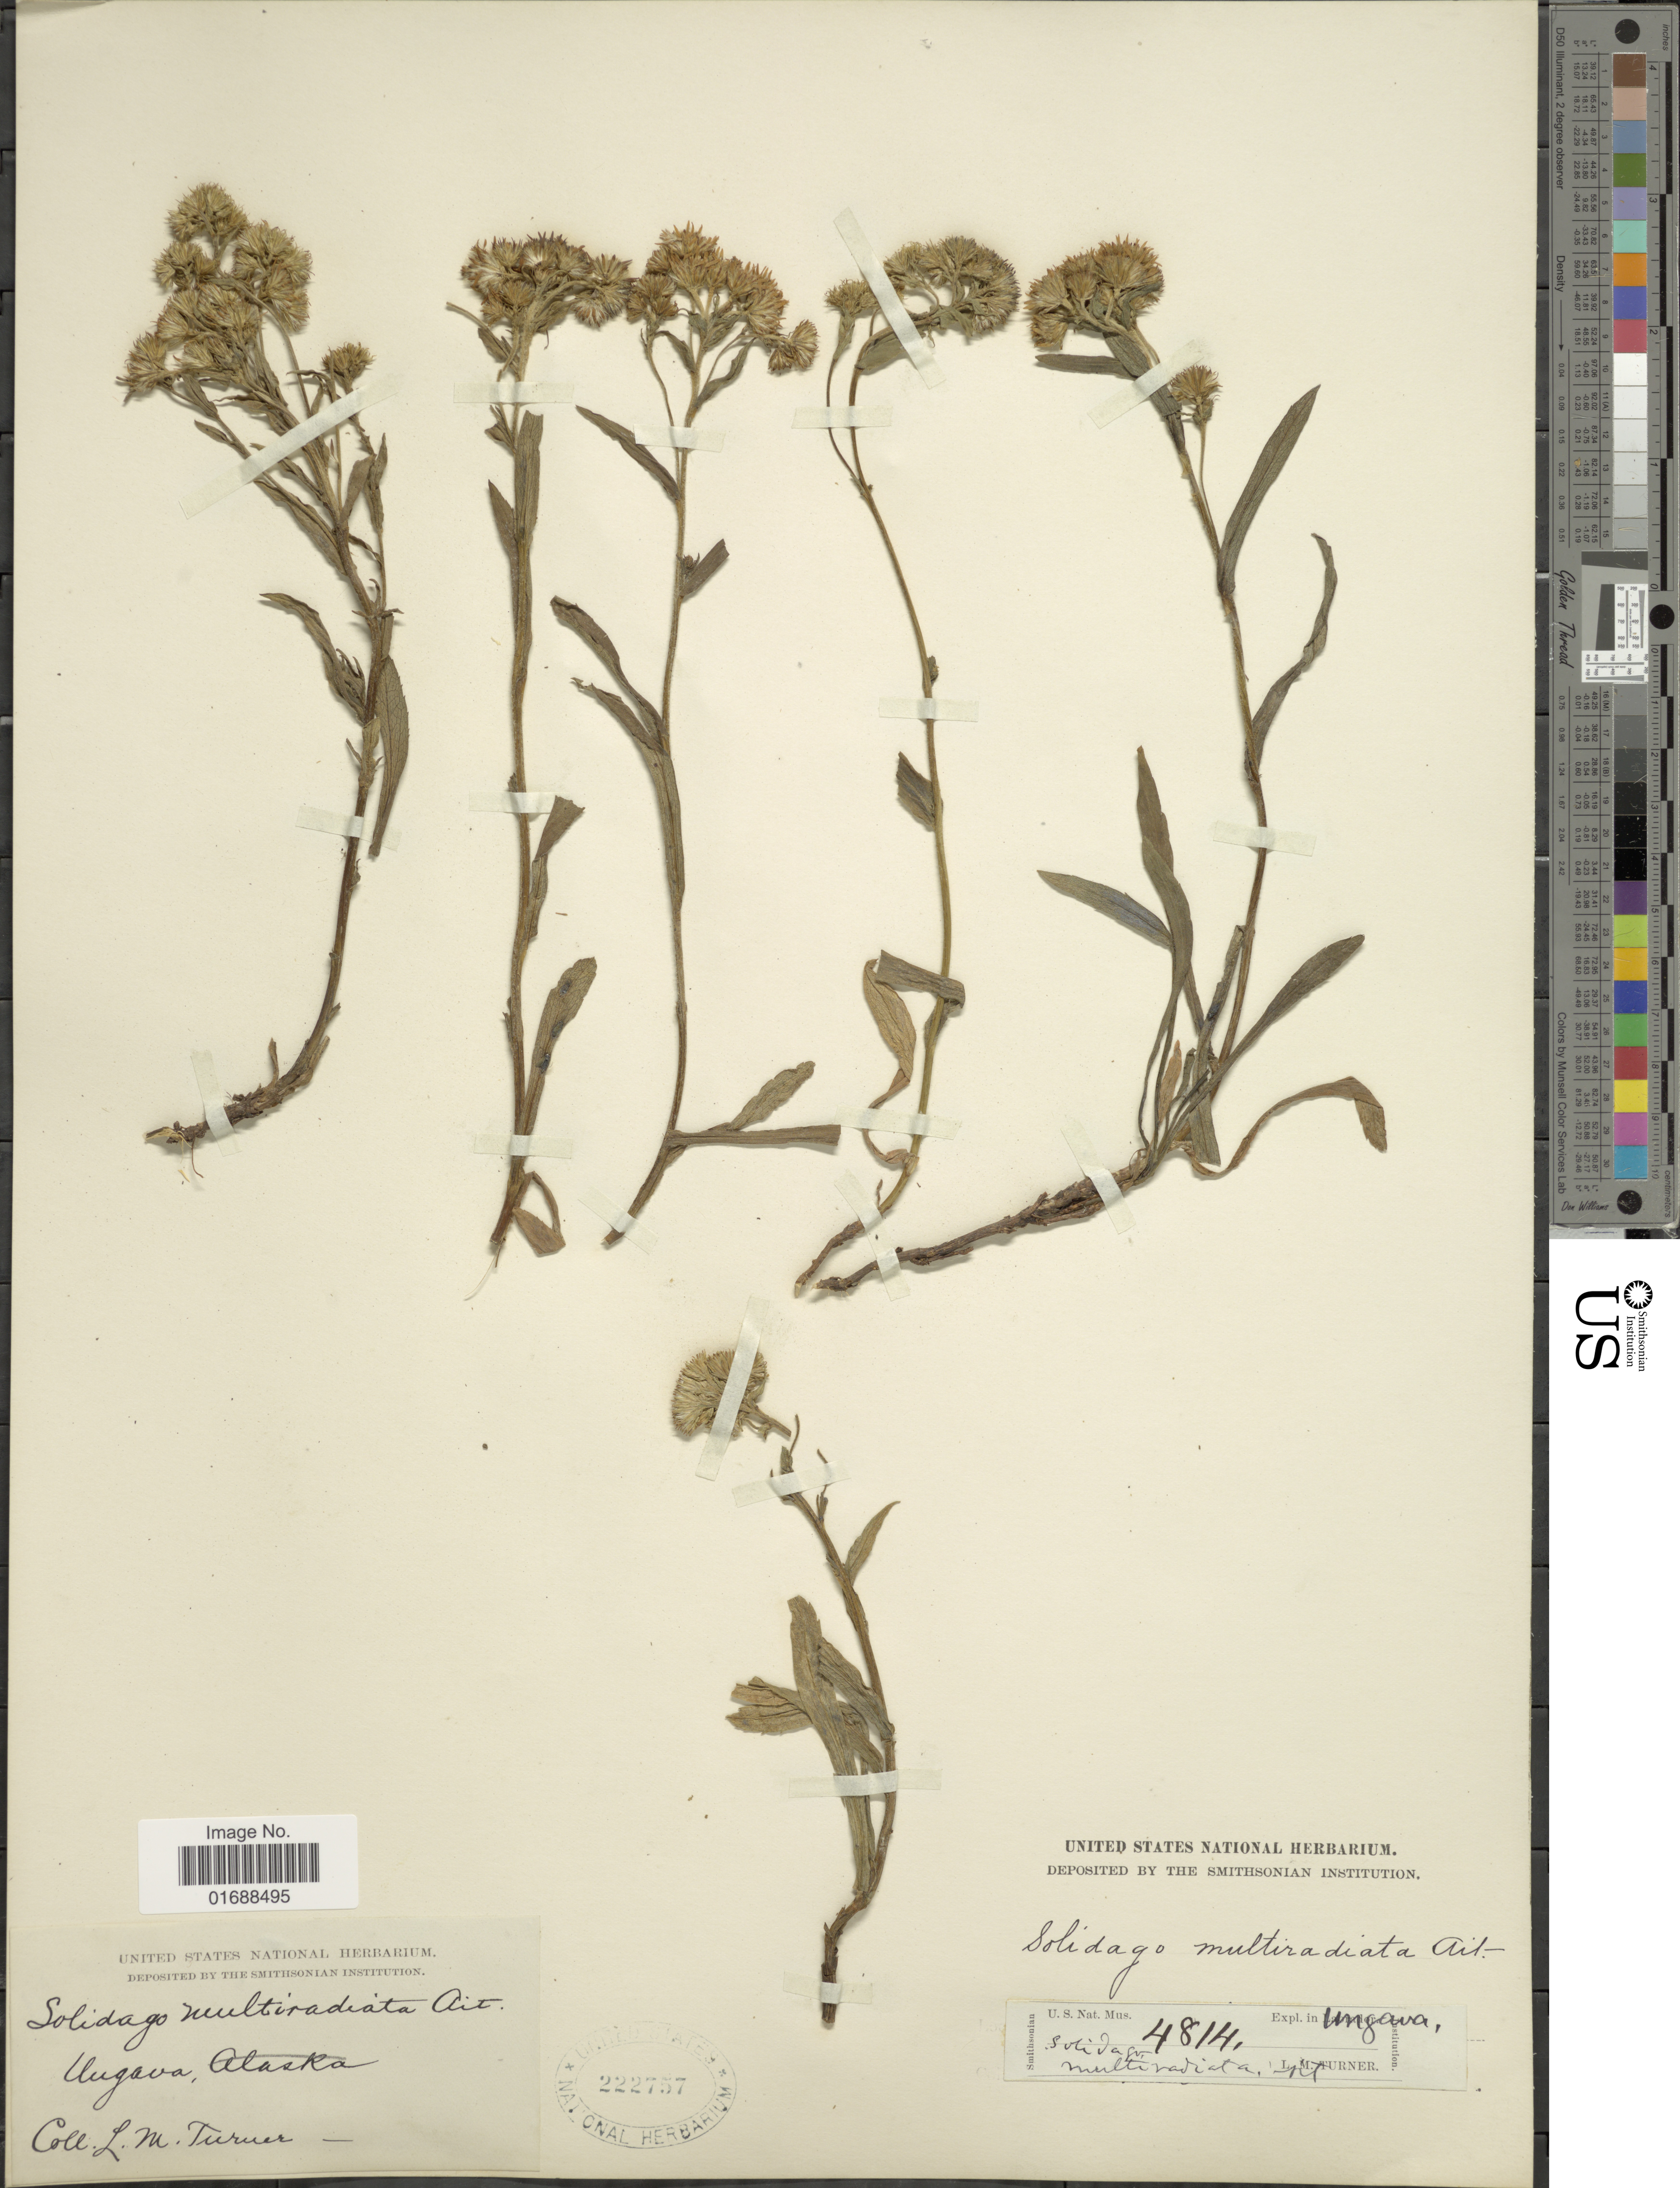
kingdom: Plantae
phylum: Tracheophyta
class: Magnoliopsida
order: Asterales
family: Asteraceae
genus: Solidago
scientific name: Solidago multiradiata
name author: Aiton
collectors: L. M. Turner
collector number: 4814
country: United States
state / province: Alaska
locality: Uagava